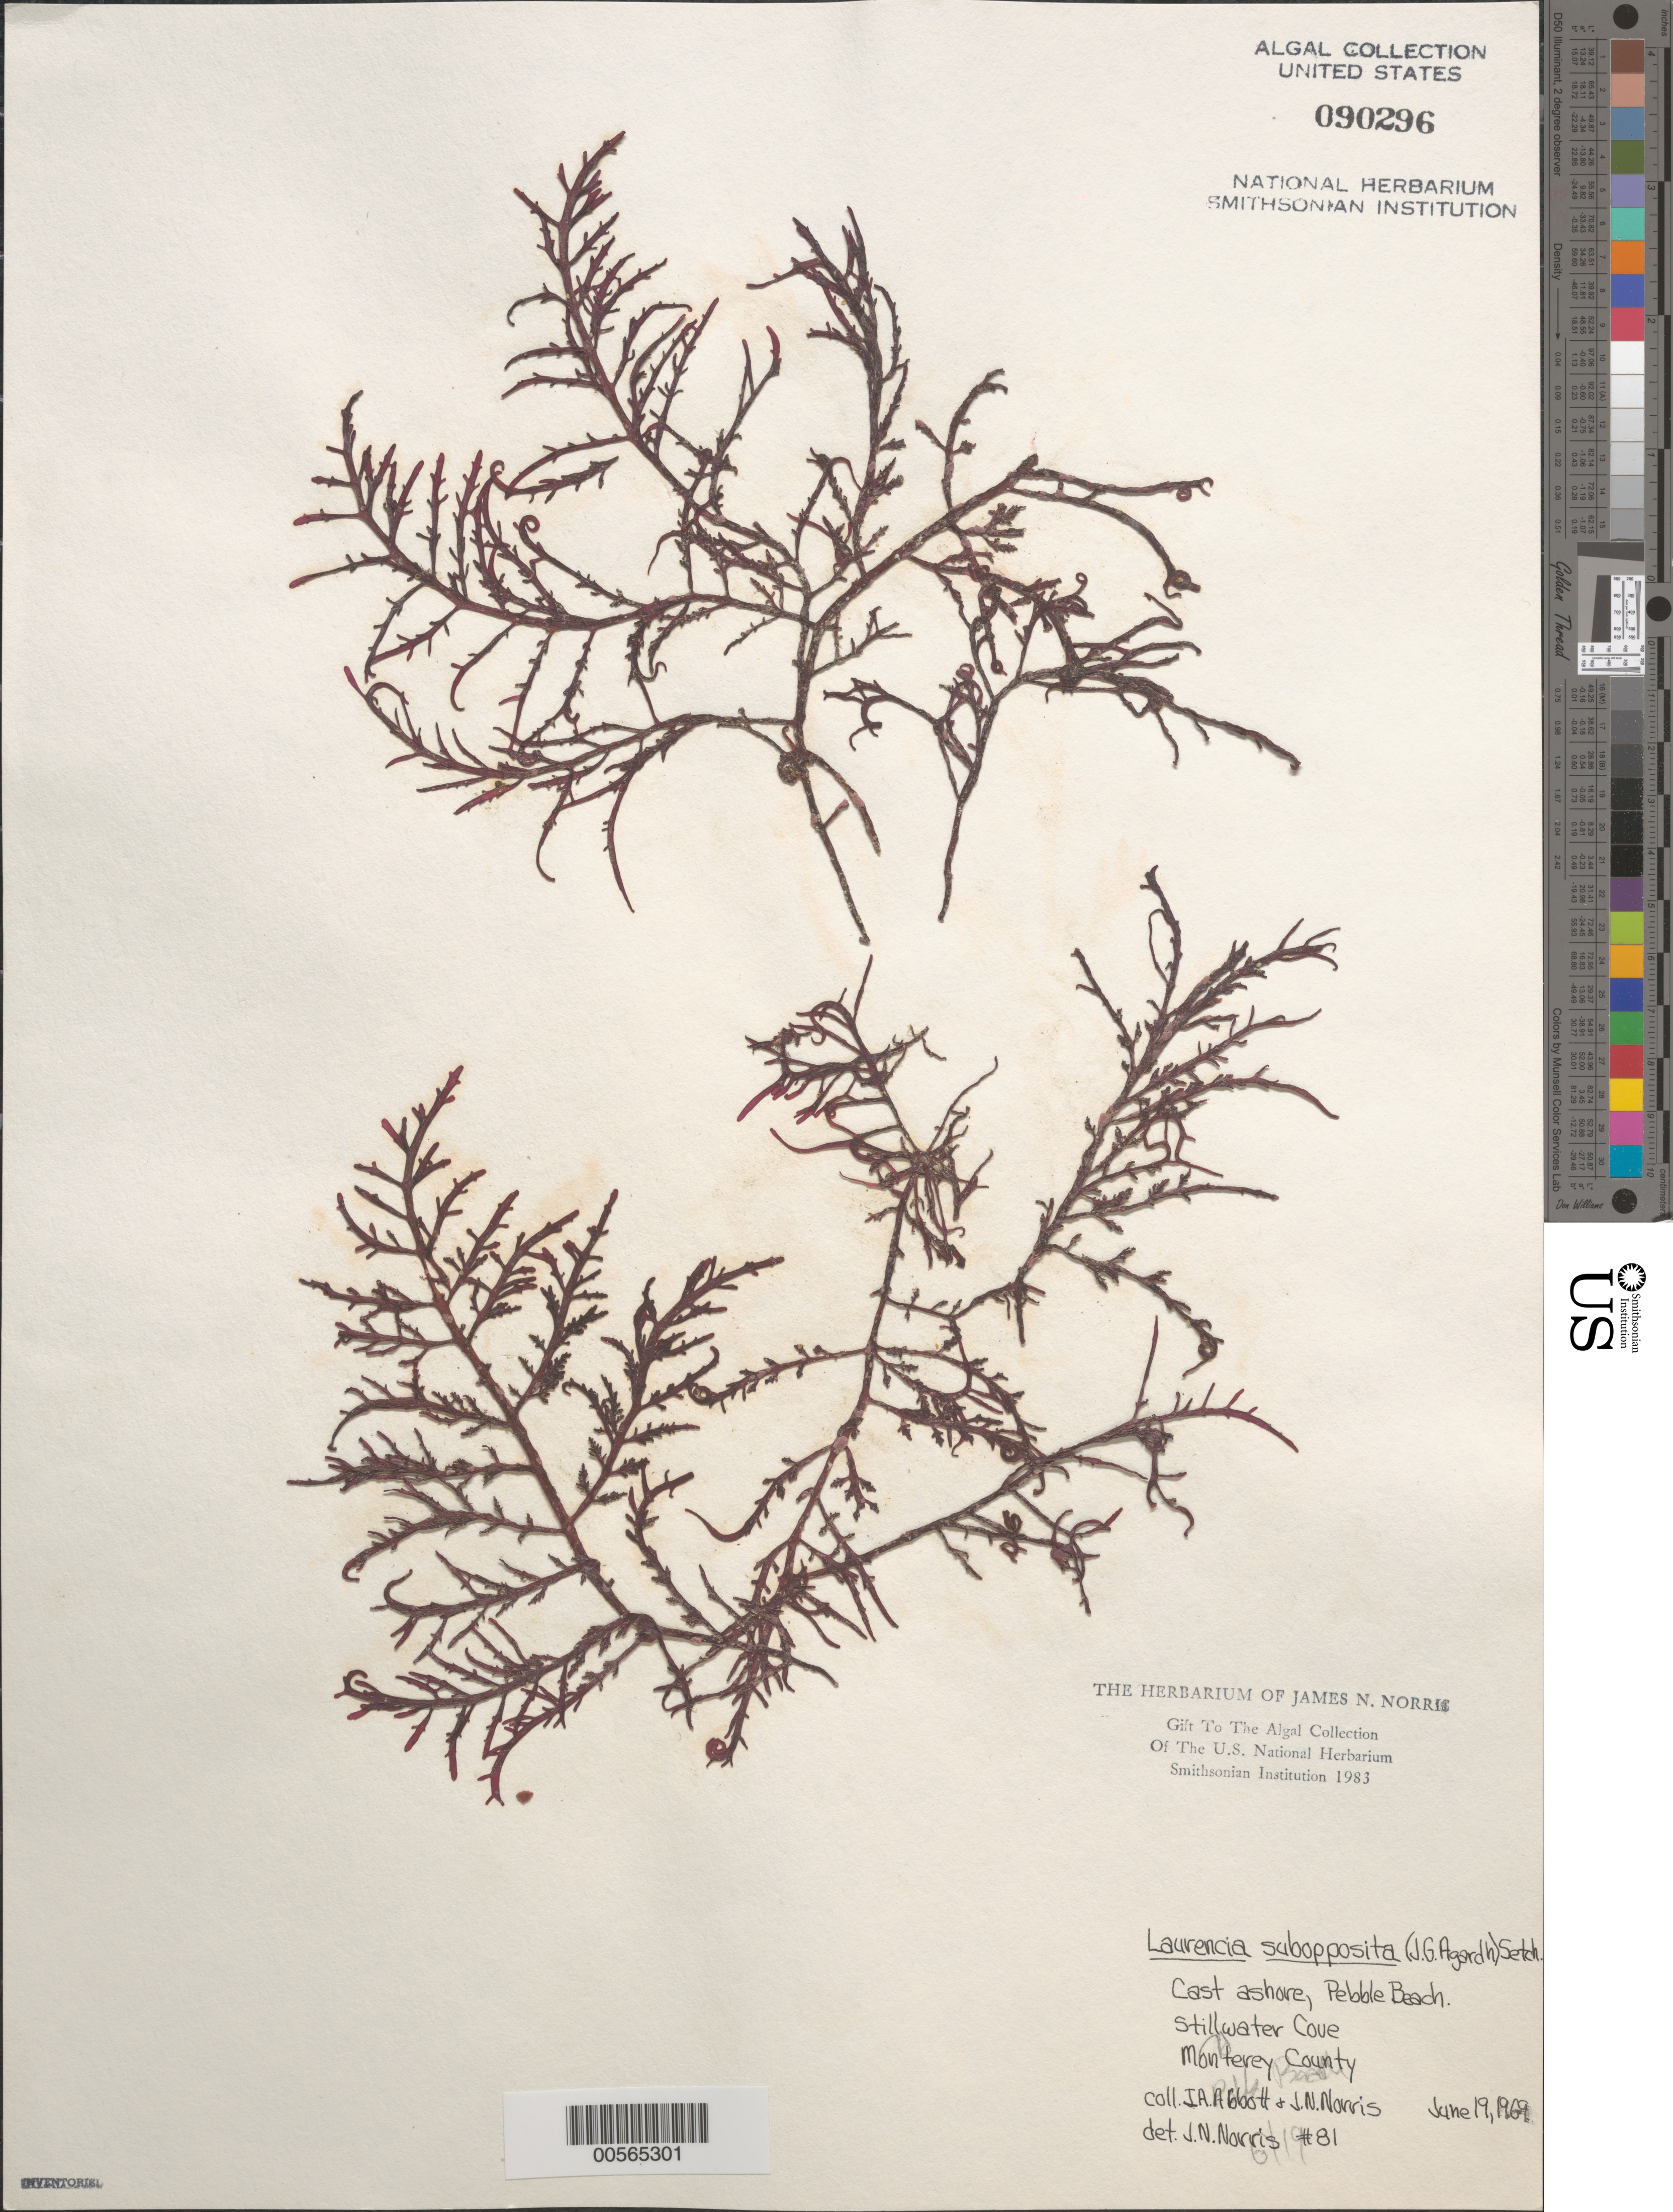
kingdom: Plantae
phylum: Rhodophyta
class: Florideophyceae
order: Ceramiales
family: Rhodomelaceae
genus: Laurencia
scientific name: Laurencia subopposita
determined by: Norris, James N.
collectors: I. A. Abbott & J. N. Norris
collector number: JN-81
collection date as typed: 19 Jun 1969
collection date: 1969-06-19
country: United States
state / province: California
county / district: Monterey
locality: Stillwater Cove, Pebble Beach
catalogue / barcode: US 90296